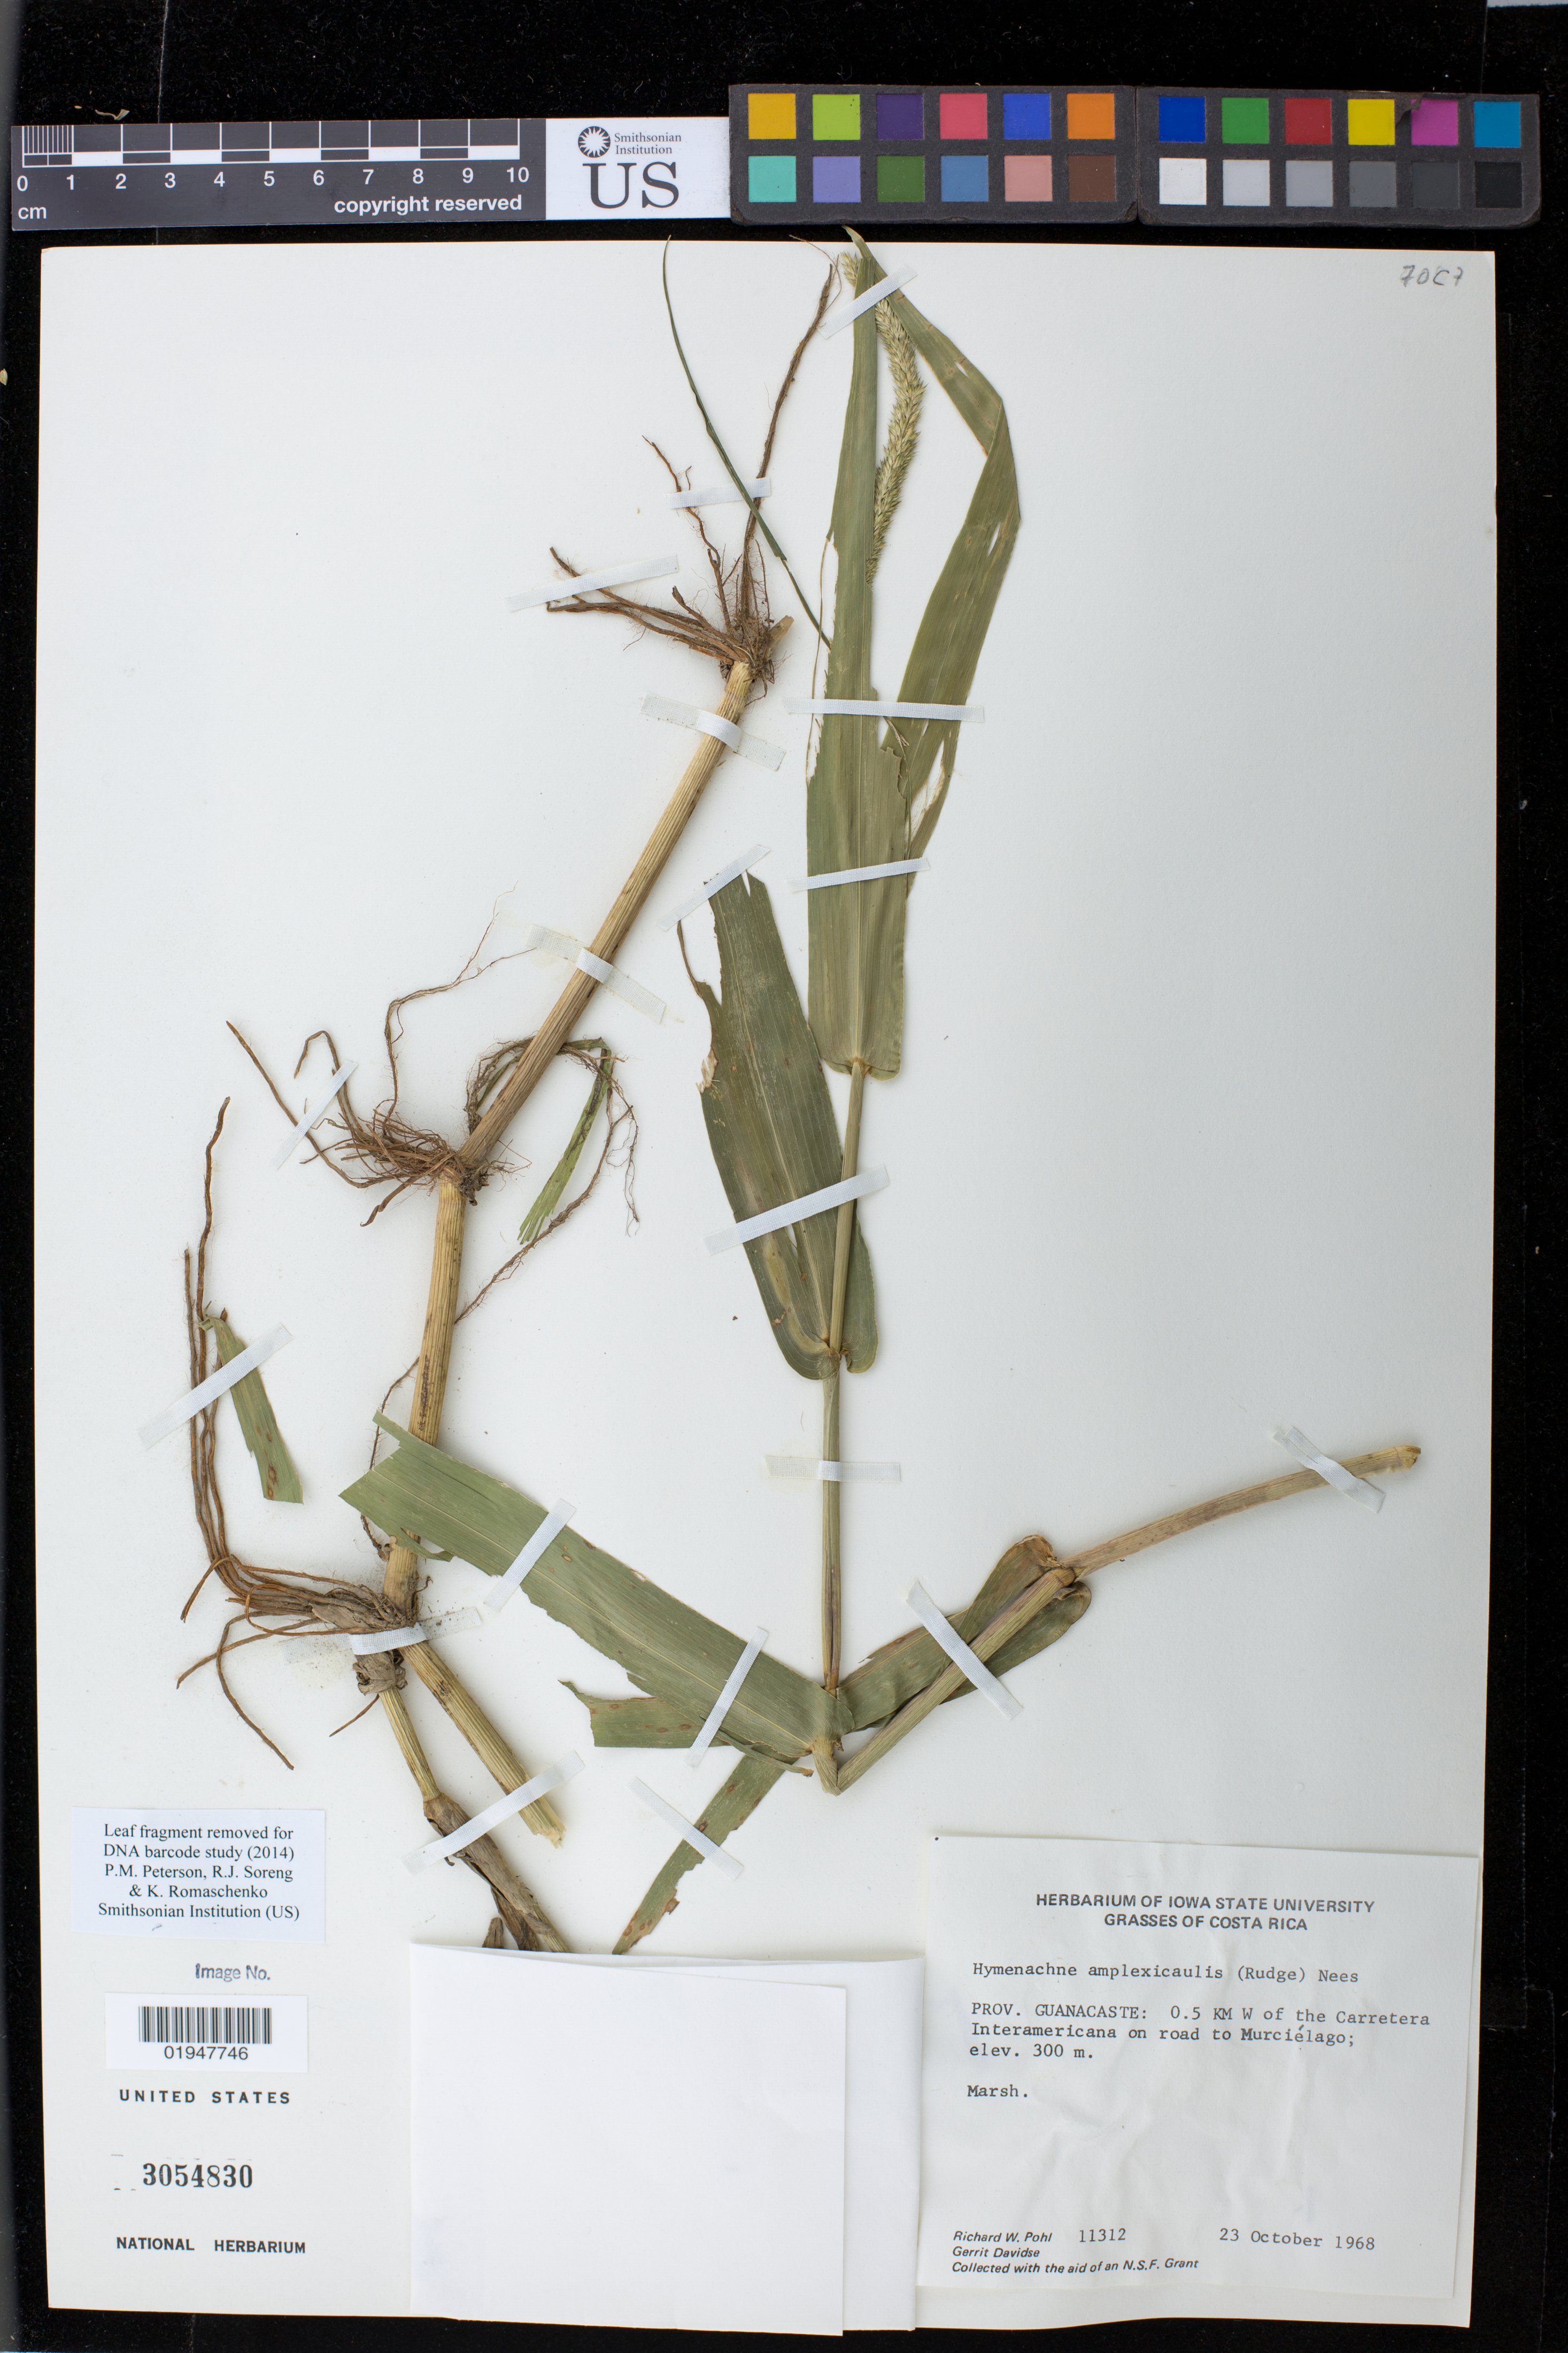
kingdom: Plantae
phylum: Tracheophyta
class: Liliopsida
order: Poales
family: Poaceae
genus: Hymenachne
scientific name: Hymenachne amplexicaulis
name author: (Rudge) Nees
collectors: R. W. Pohl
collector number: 1132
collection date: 1968-10-23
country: Costa Rica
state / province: Guanacaste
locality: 0.5 KM W of the Carretera Interamaricana on road to Murcielago;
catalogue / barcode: US 3054830